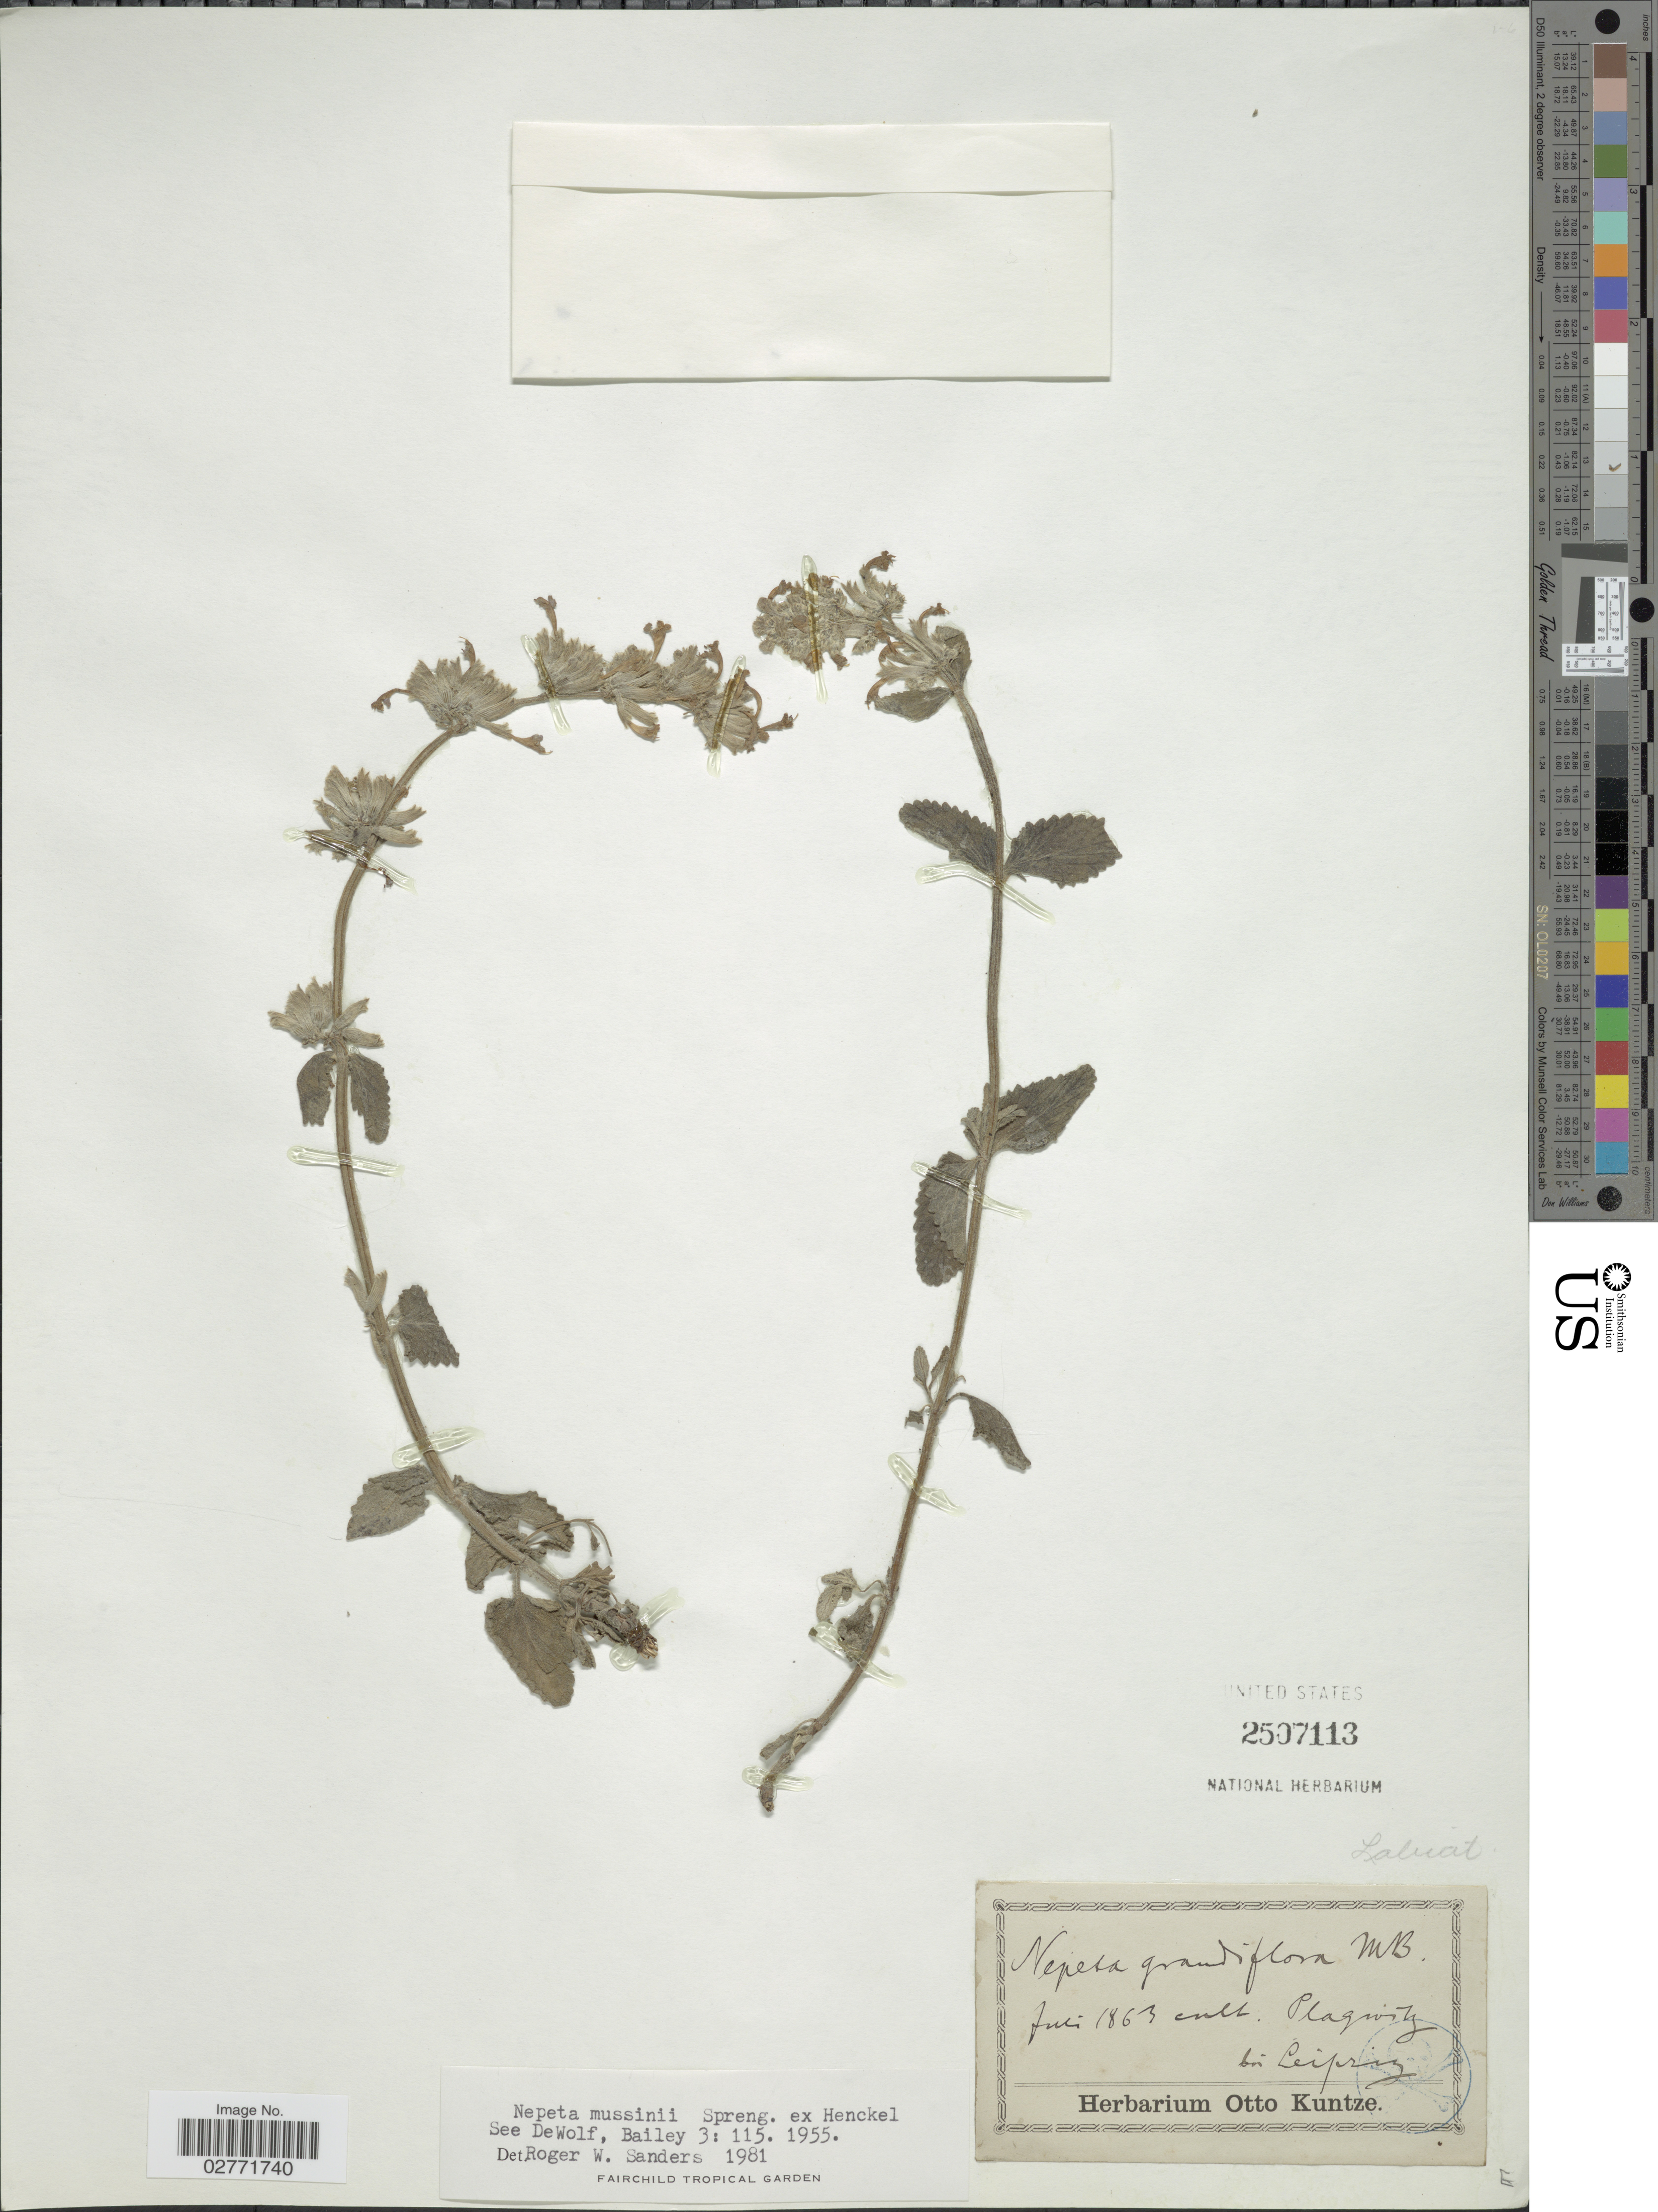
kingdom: Plantae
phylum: Tracheophyta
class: Magnoliopsida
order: Lamiales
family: Lamiaceae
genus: Nepeta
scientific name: Nepeta mussinii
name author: Spreng. ex Henckel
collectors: ex herb. Otto Kuntze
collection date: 1863-06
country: Germany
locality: Plagwitz bei Leipzig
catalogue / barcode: US 2507113